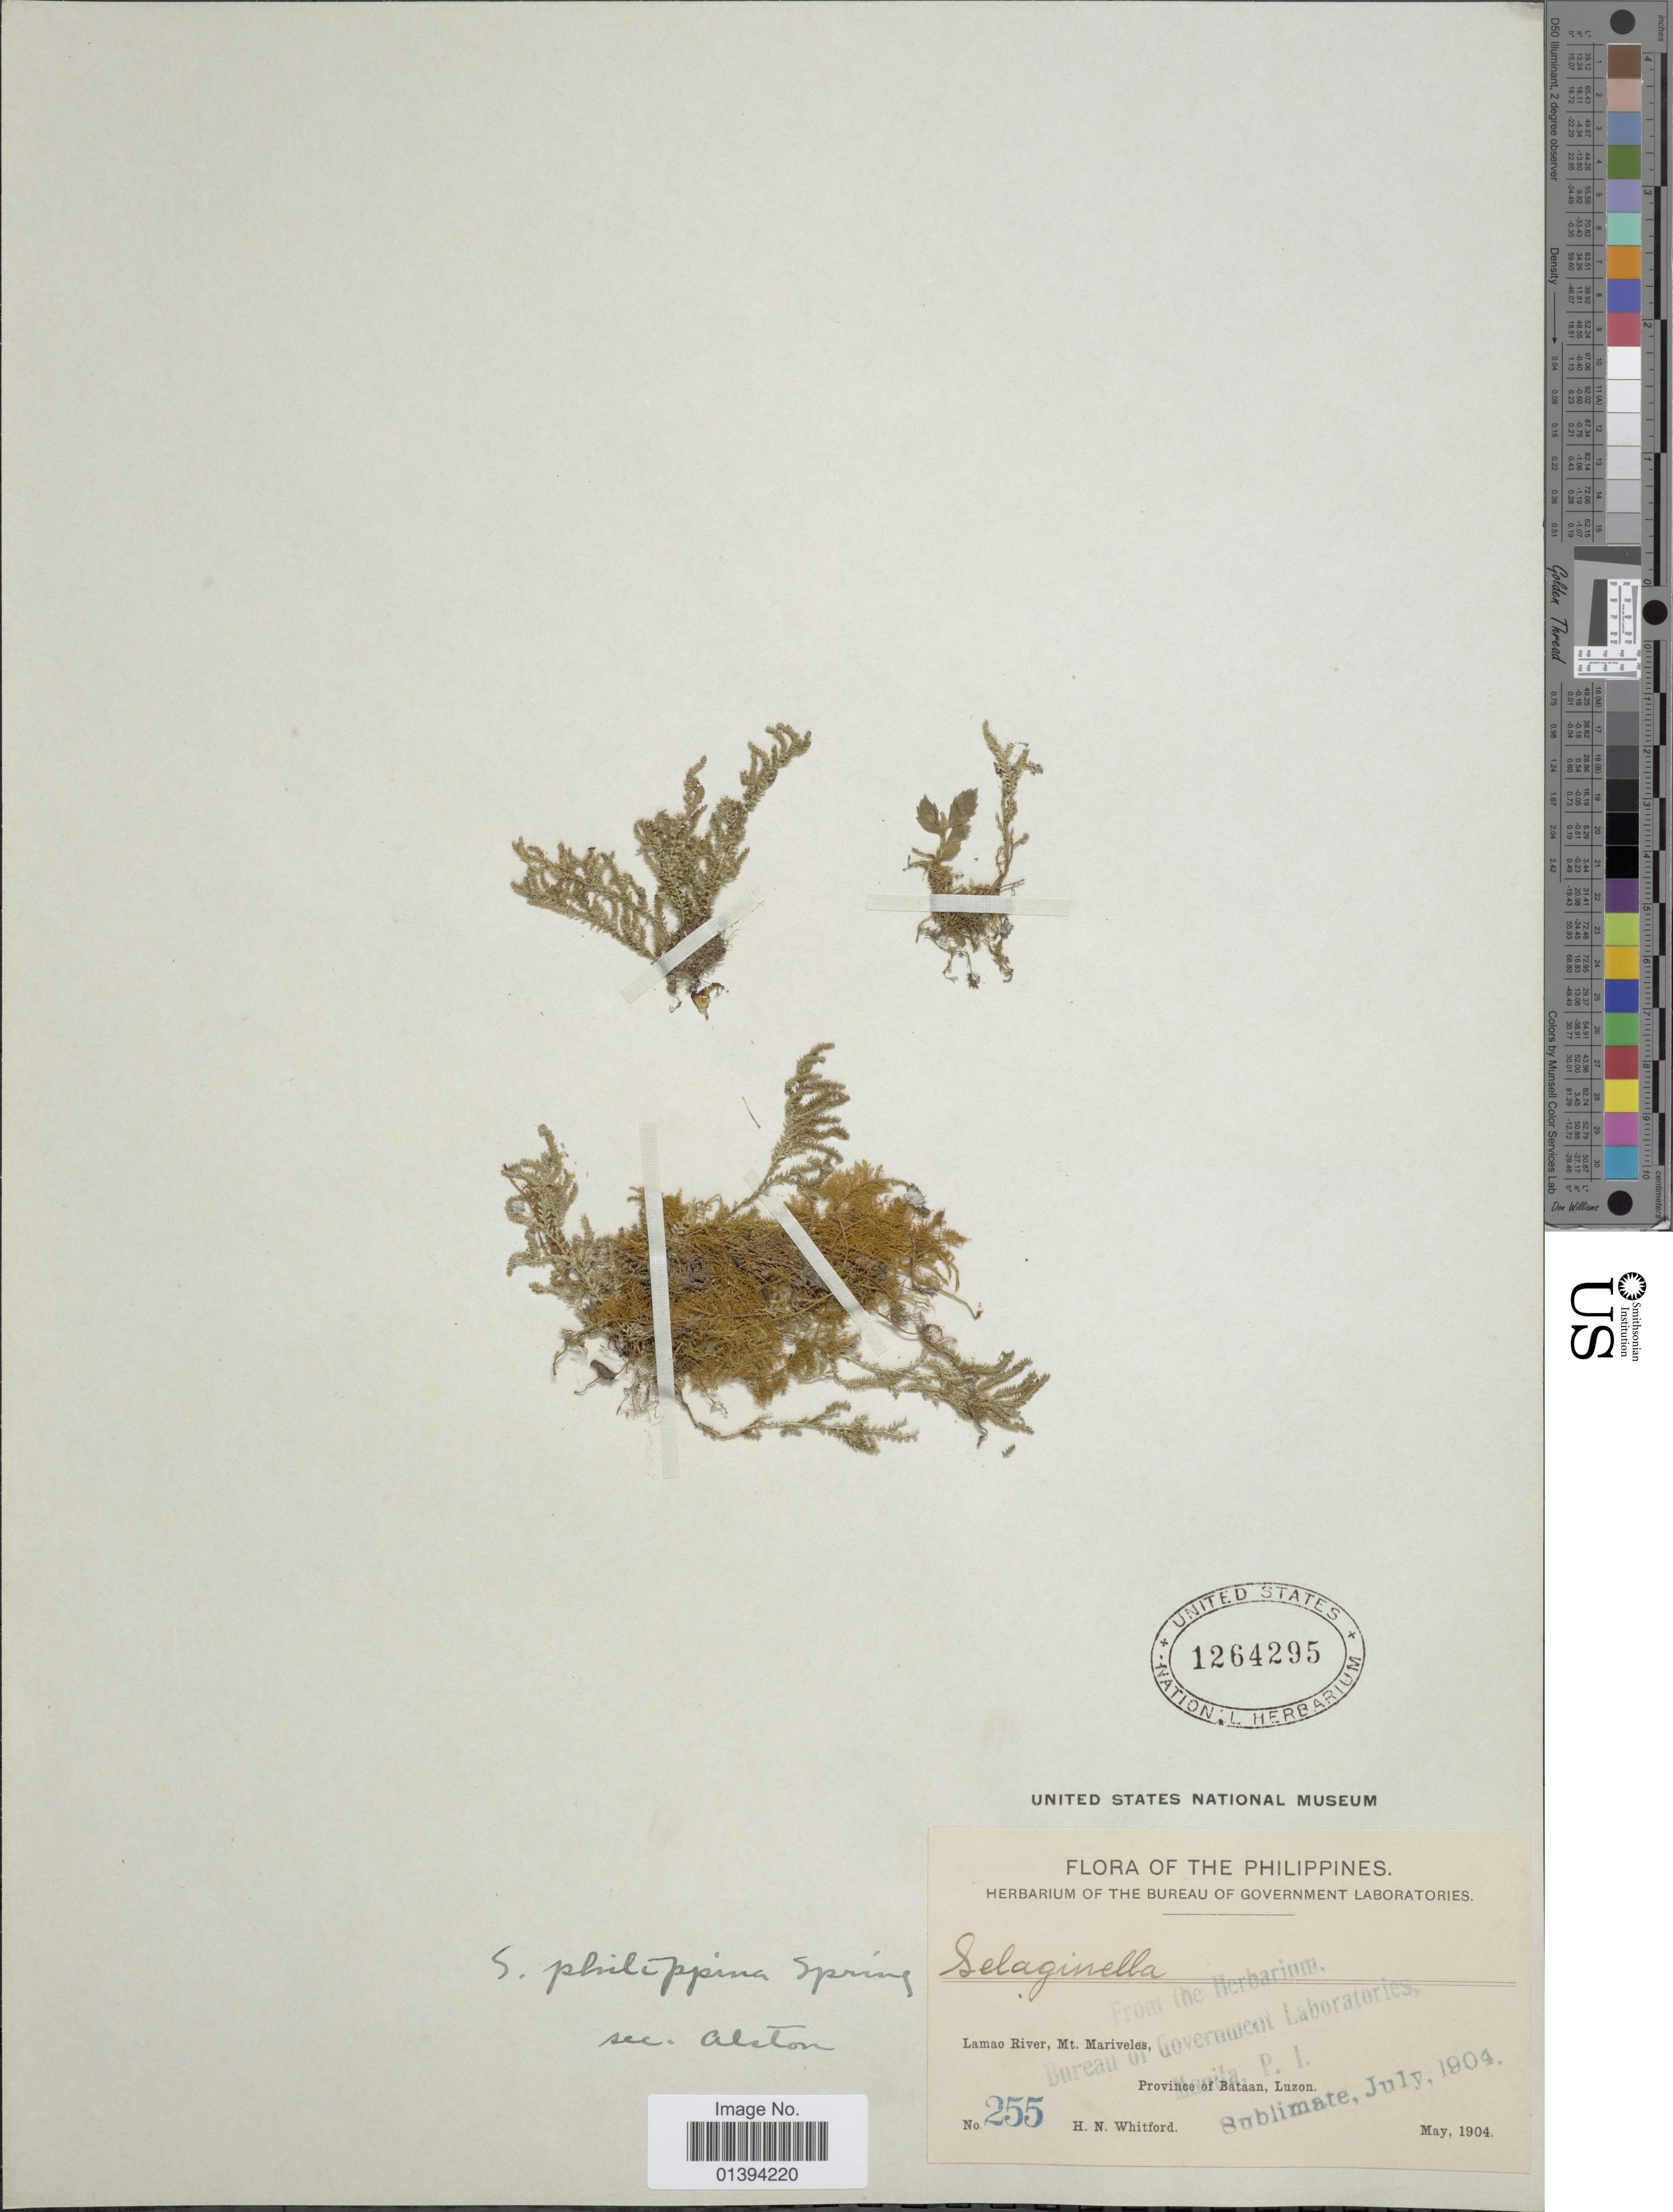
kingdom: Plantae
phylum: Tracheophyta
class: Lycopodiopsida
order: Selaginellales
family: Selaginellaceae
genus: Selaginella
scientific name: Selaginella philippina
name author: Spring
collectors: H. N. Whitford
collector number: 255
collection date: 1904-05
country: Philippines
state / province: Central Luzon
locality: Lamao River, Mt. Mariveles, Province of Bataan, Luzon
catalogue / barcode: US 1264295